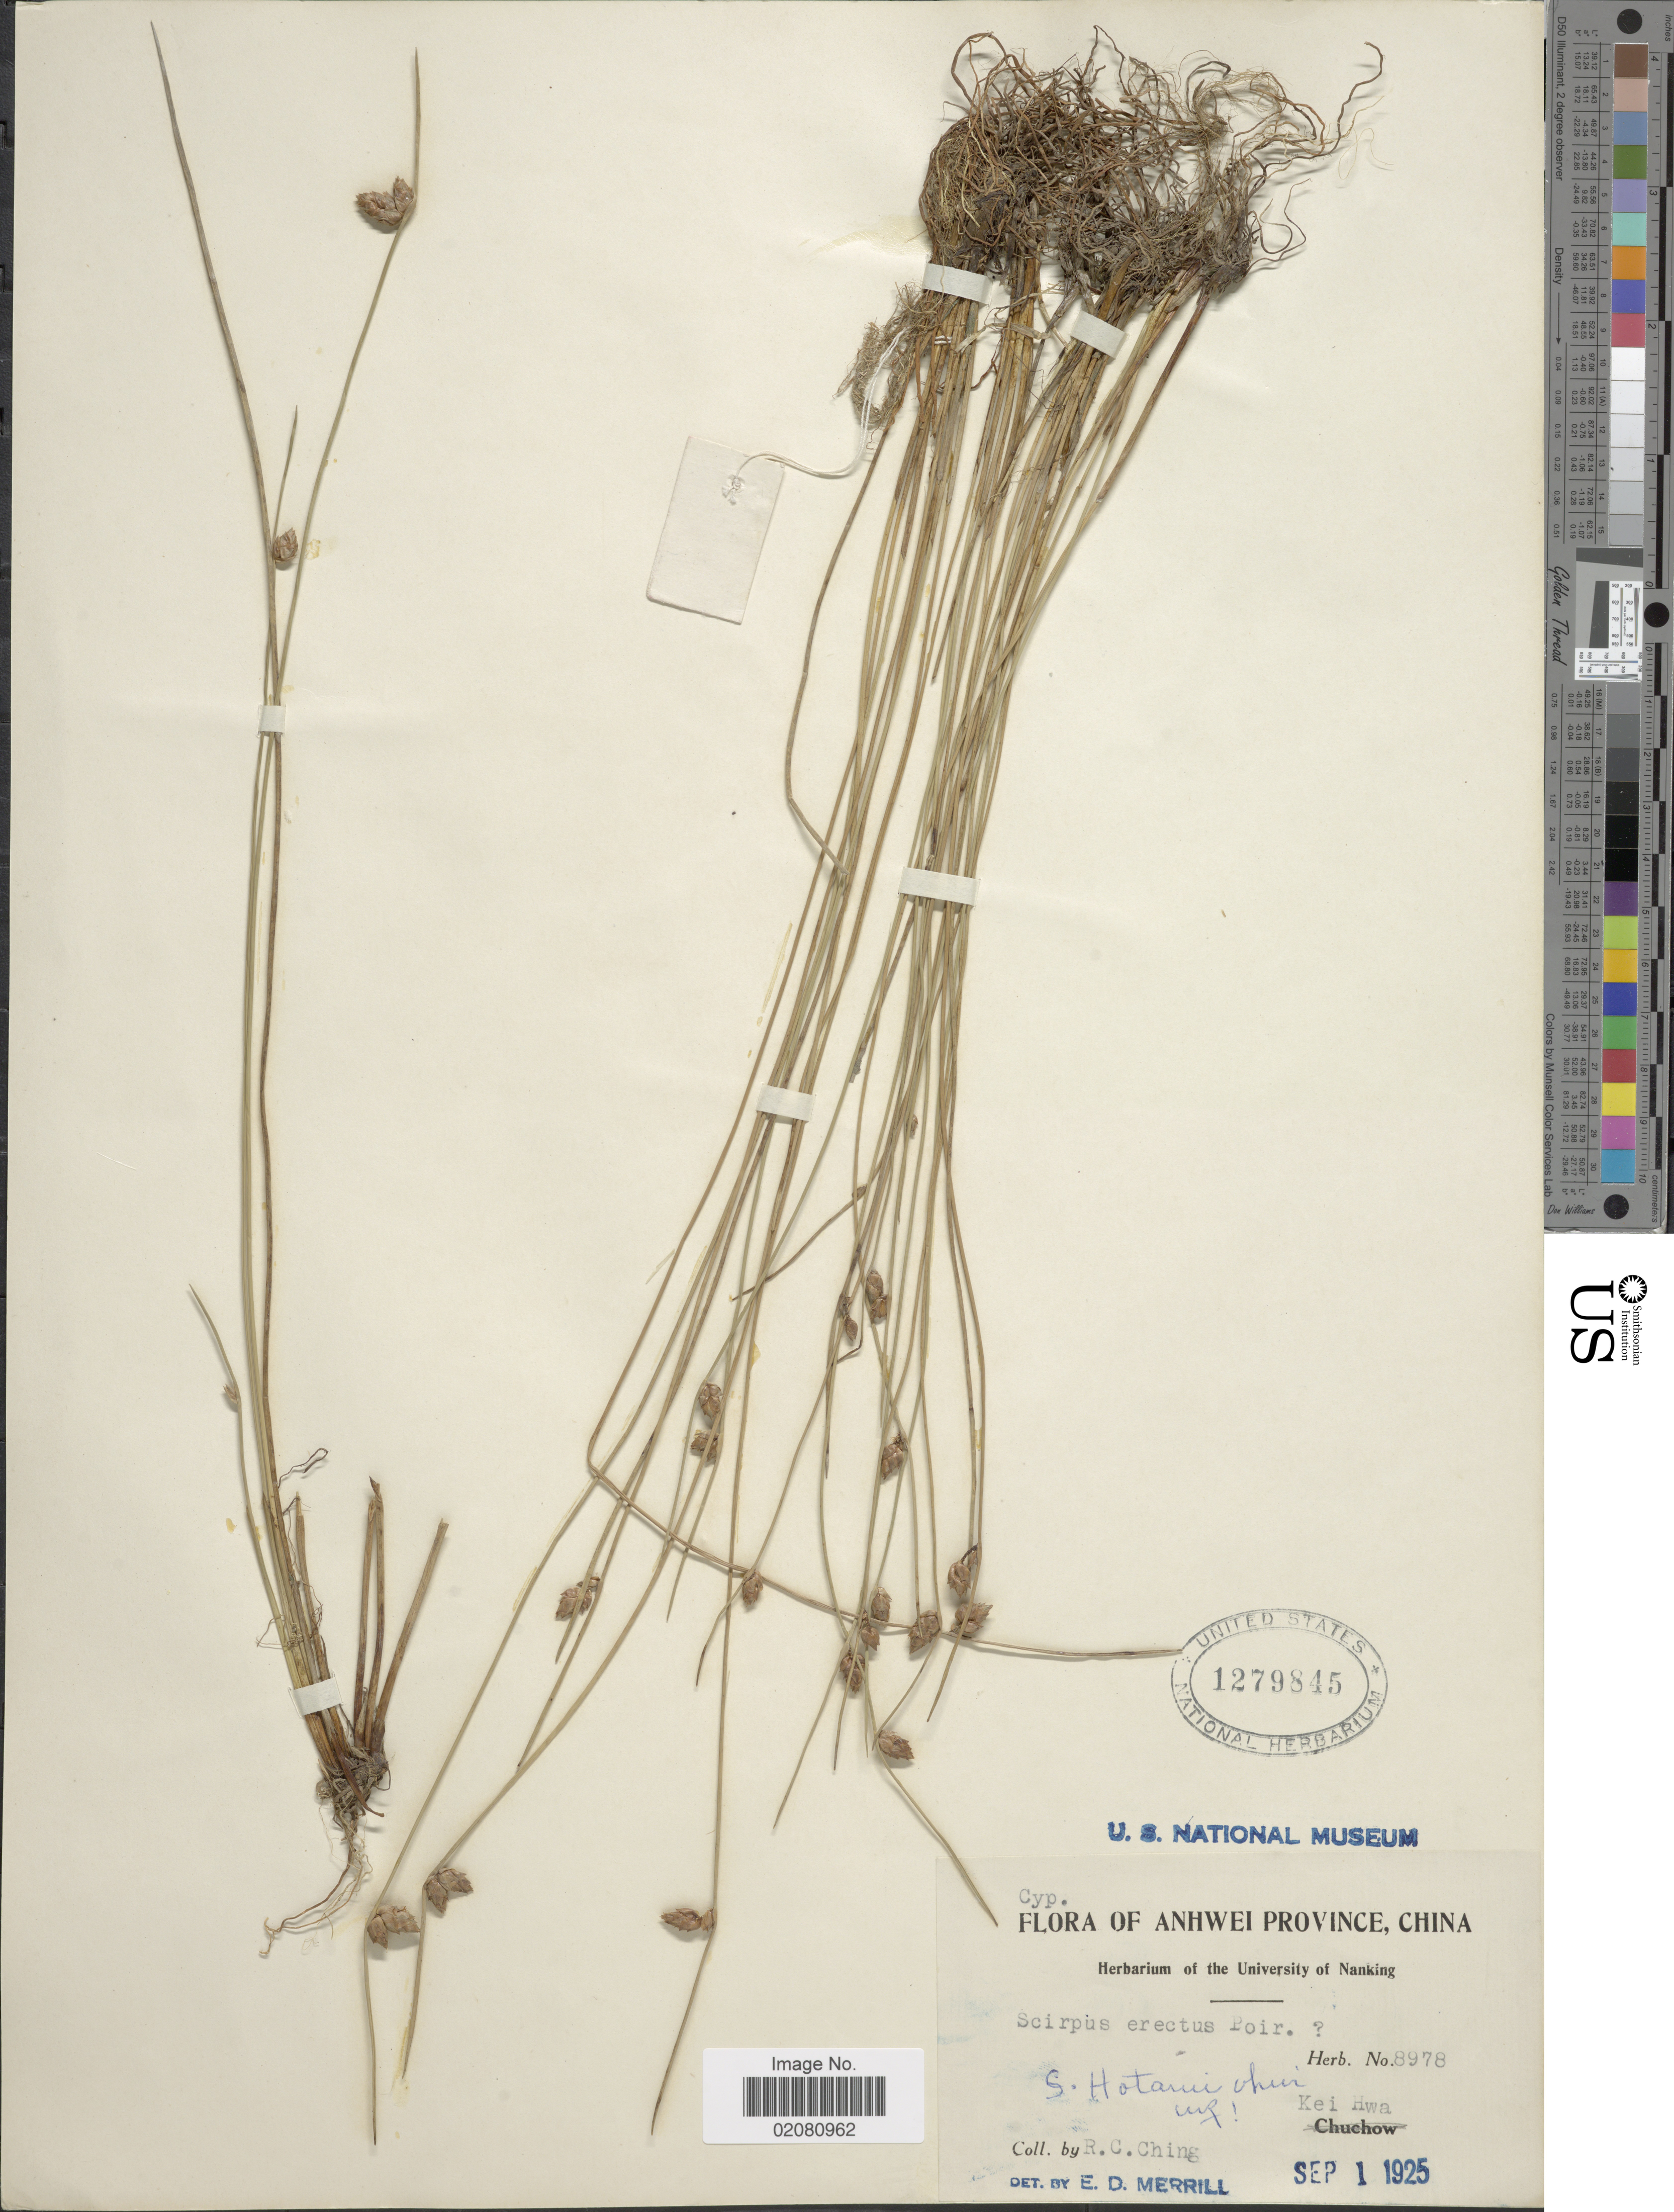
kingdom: Plantae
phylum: Tracheophyta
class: Liliopsida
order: Poales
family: Cyperaceae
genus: Schoenoplectus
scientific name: Schoenoplectus juncoides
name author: (Roxb.) Palla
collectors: R. C. Ching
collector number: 8978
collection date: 1925-09-01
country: China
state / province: Anhui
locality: Anhwei Province. Kei Hwa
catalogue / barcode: US 1279845